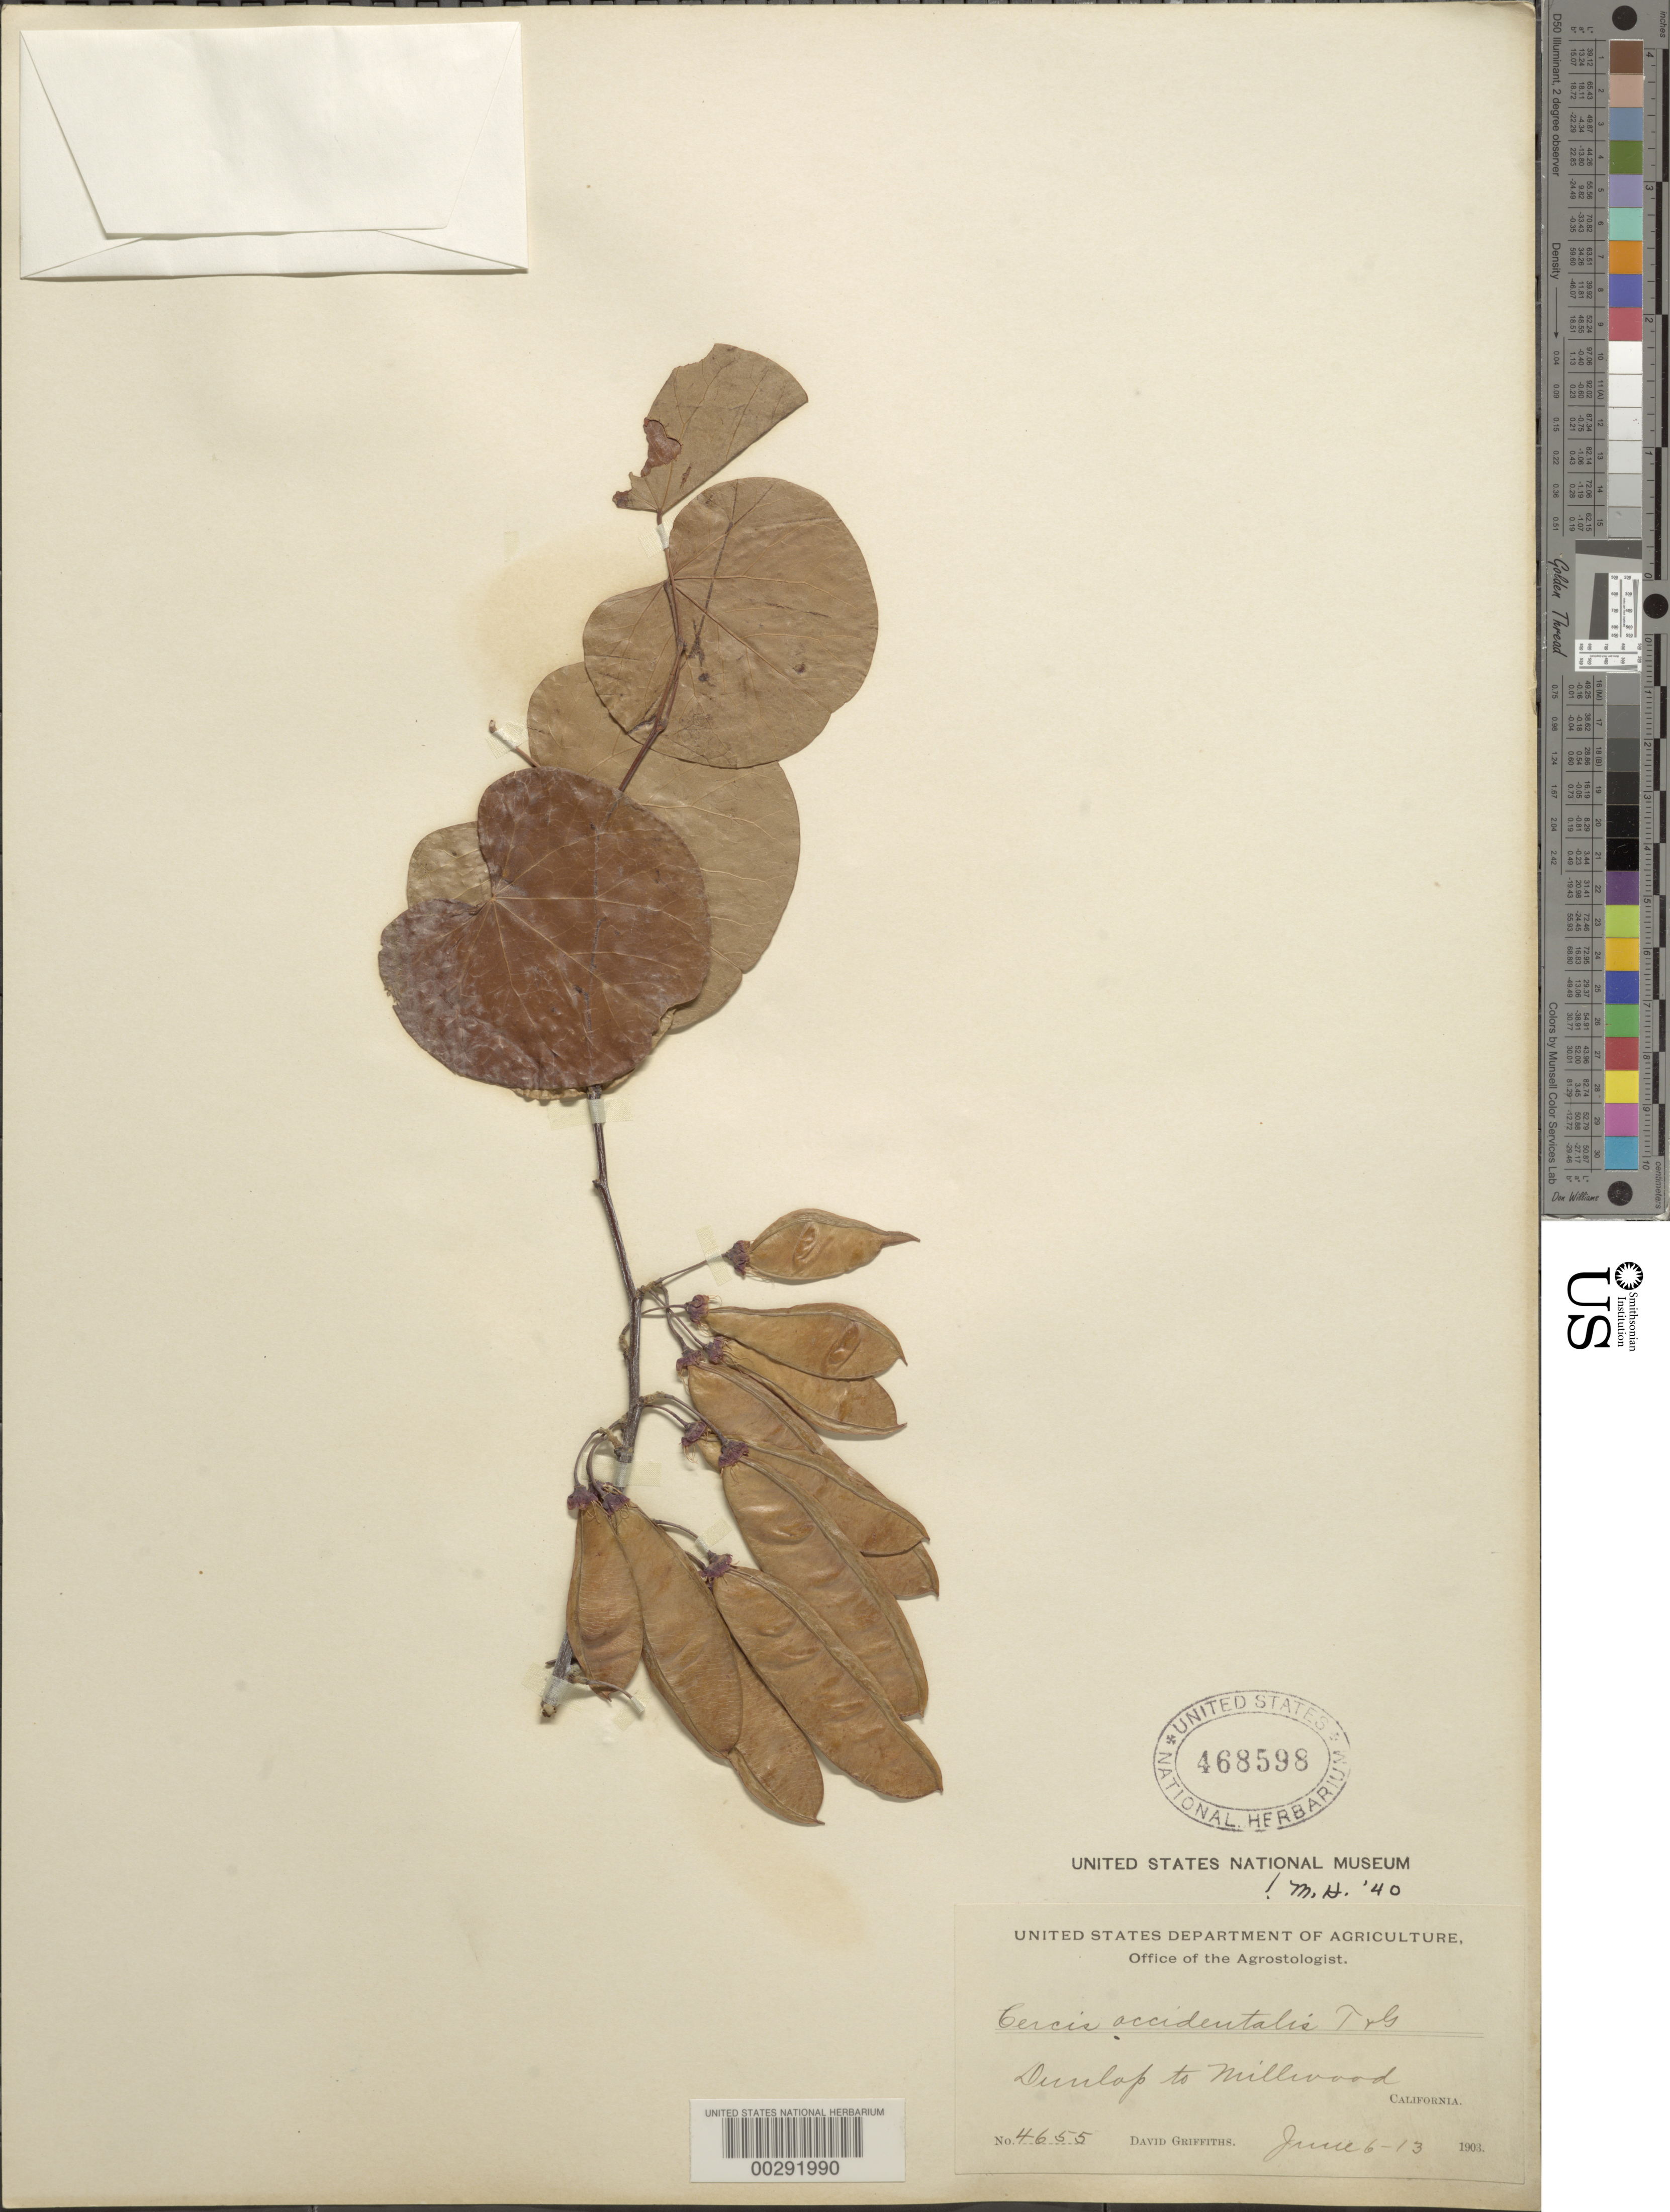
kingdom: Plantae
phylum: Tracheophyta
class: Magnoliopsida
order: Fabales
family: Fabaceae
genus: Cercis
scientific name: Cercis occidentalis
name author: Torr. ex A. Gray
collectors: D. Griffiths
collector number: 4655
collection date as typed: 06 Jun 1903 to 13 Jun 1903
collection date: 1903-06-06/1903-06-13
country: United States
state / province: California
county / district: Fresno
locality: Dunlop to millwood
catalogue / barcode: US 468598